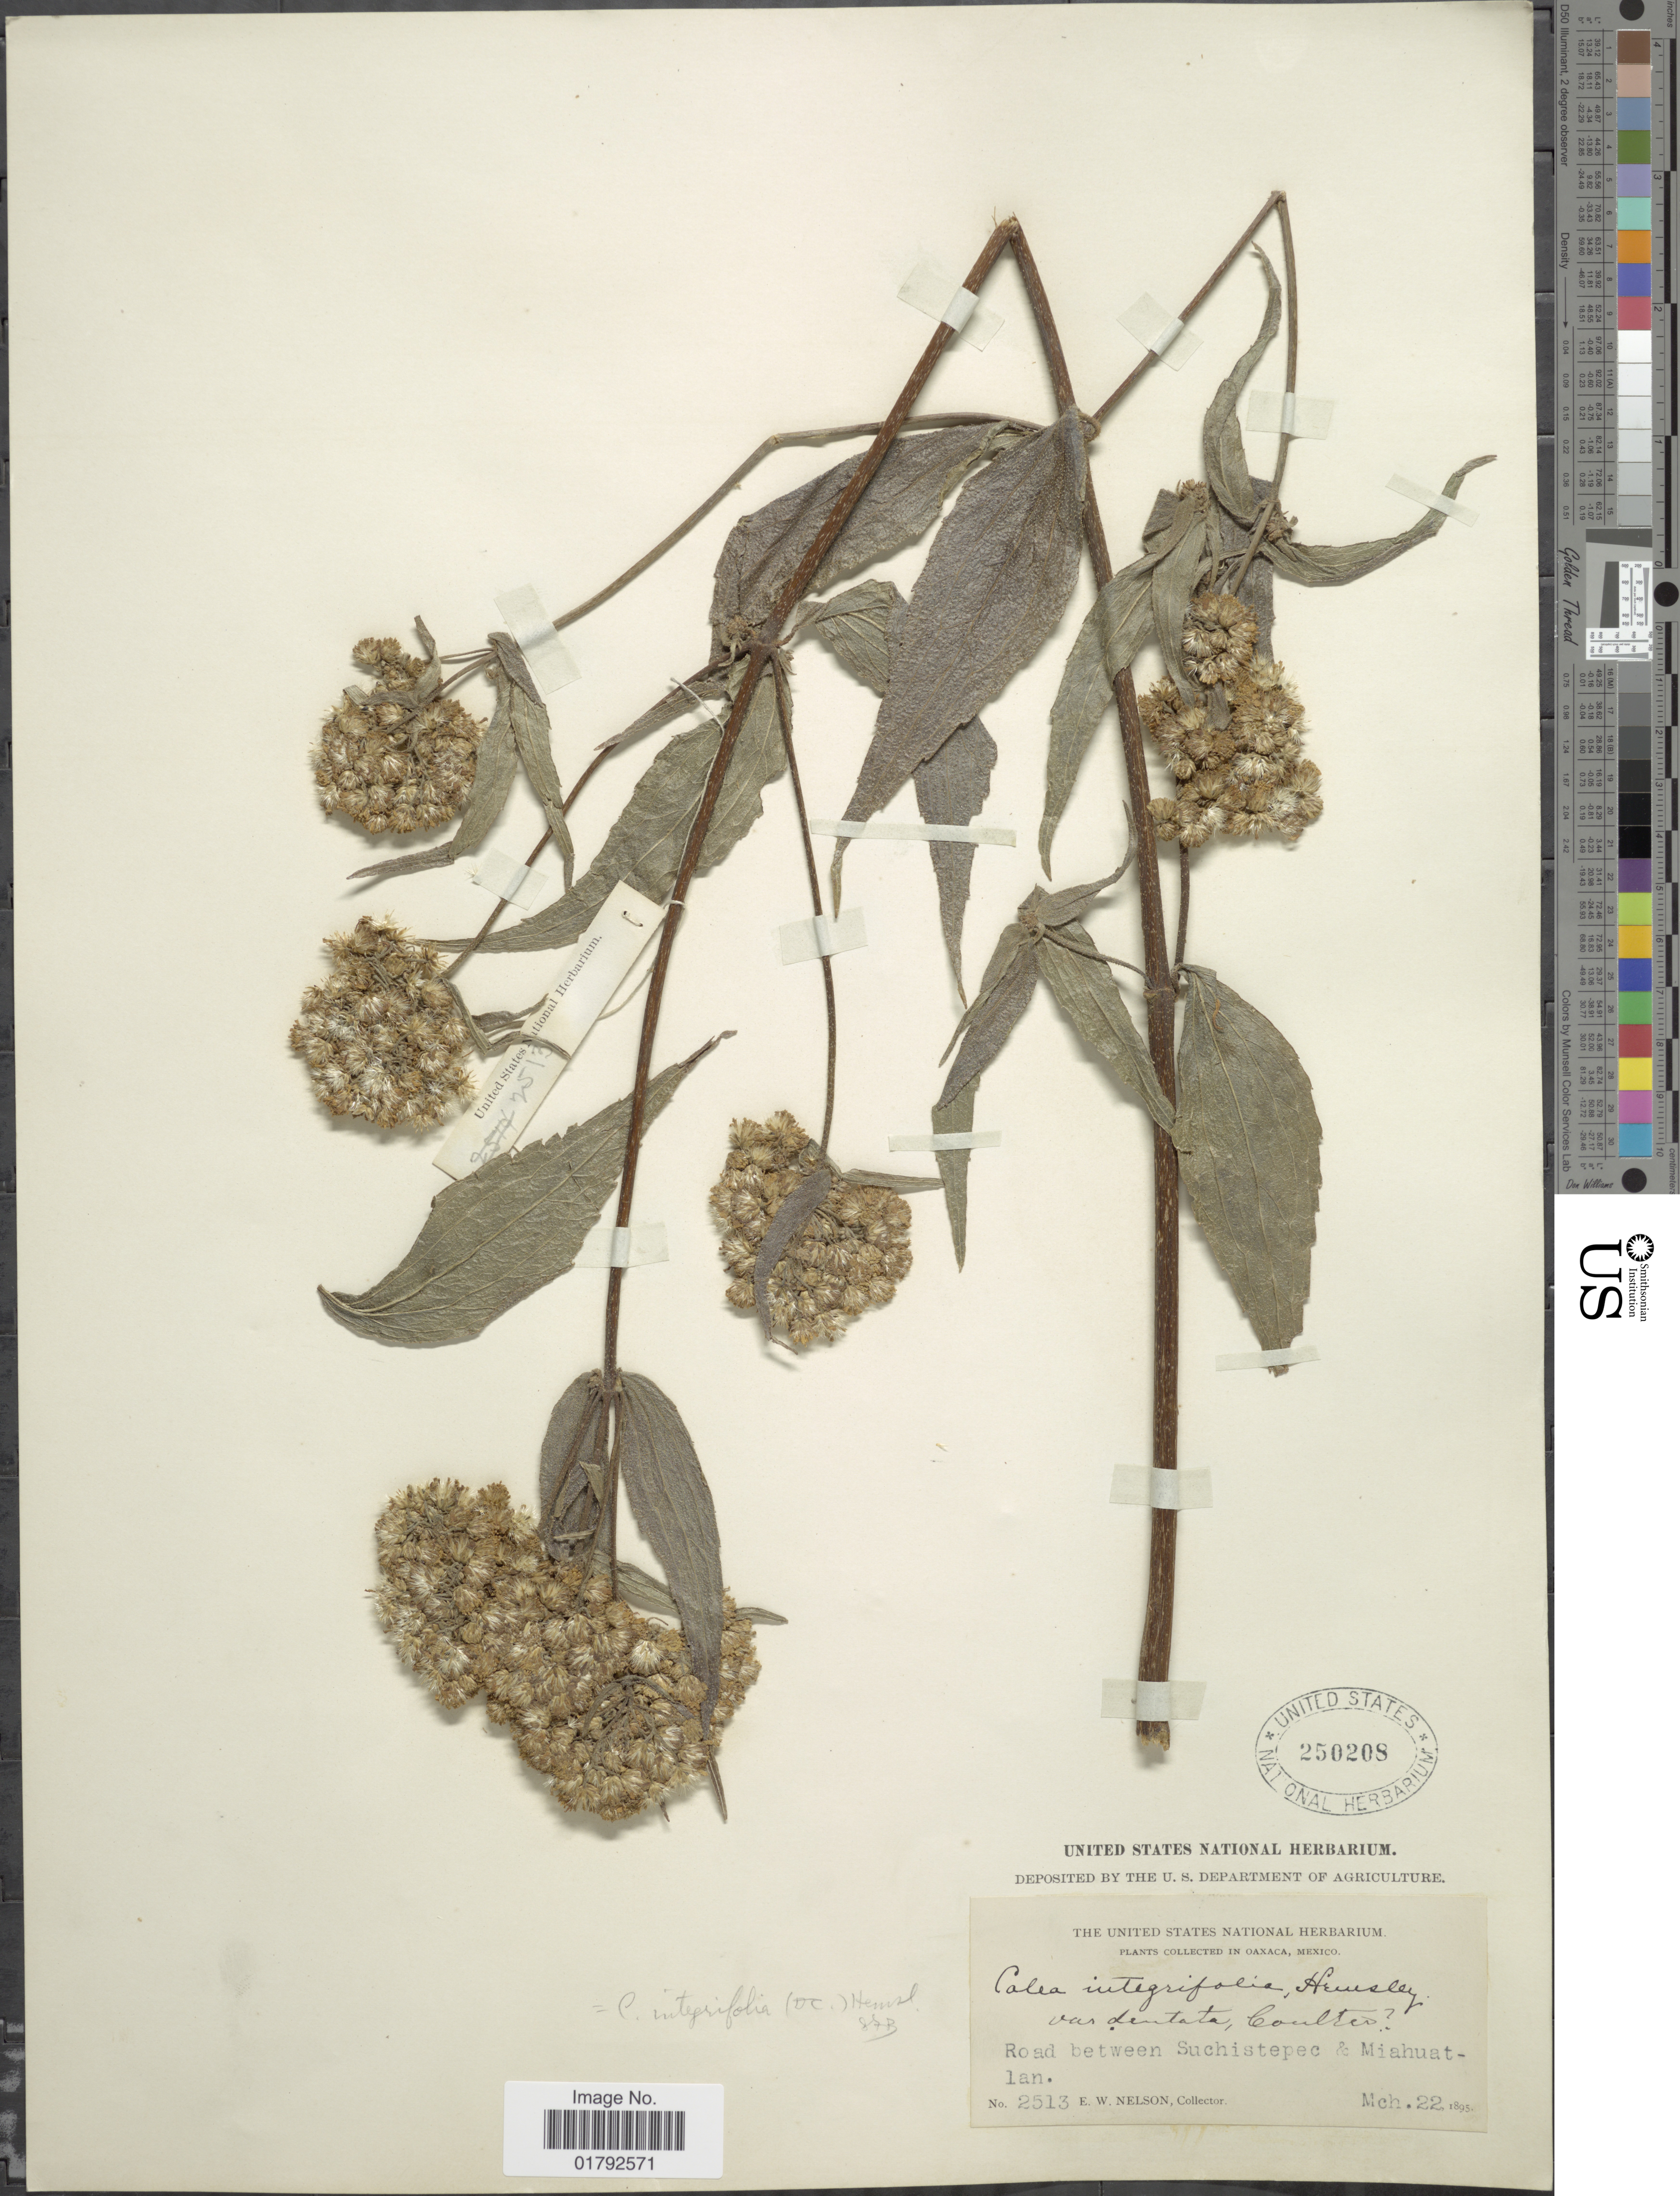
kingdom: Plantae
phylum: Tracheophyta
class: Magnoliopsida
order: Asterales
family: Asteraceae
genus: Alloispermum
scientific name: Alloispermum integrifolium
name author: (DC.) H. Rob.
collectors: E. W. Nelson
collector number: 2513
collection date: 1895-03-22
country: Mexico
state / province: Oaxaca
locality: Road between Suchistepec & Miahuatlan.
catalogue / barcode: US 250208